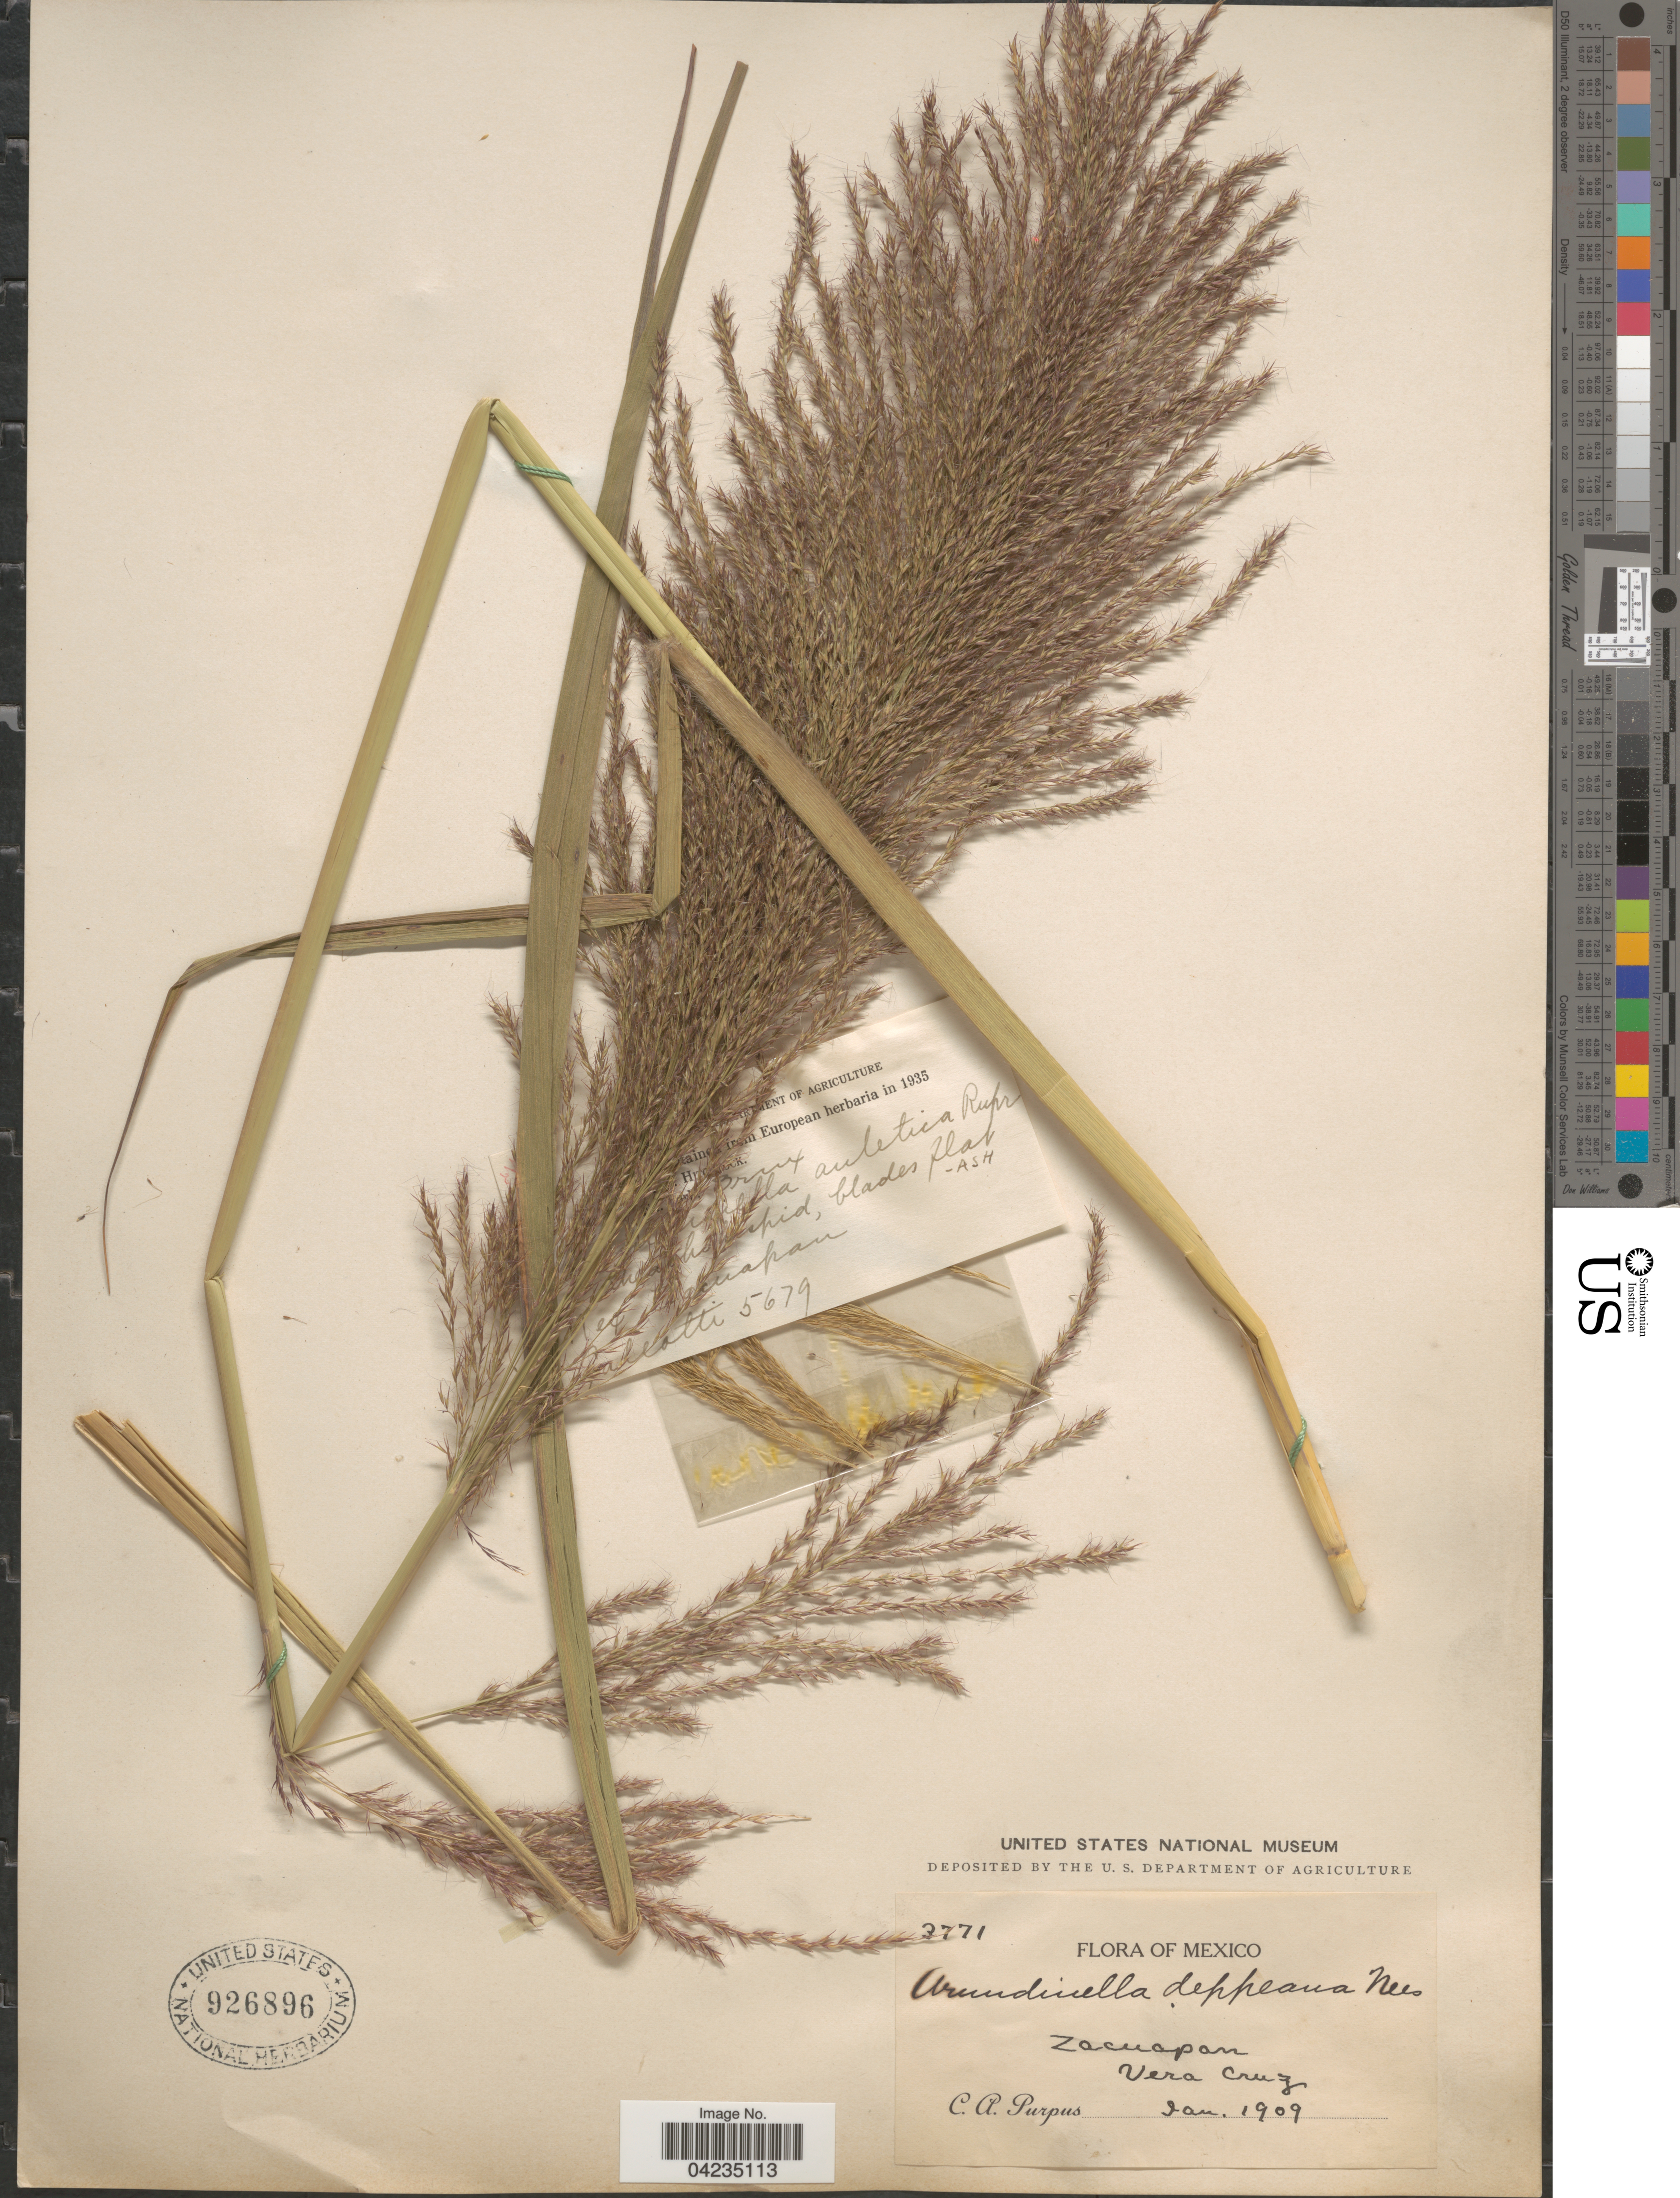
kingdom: Plantae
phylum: Tracheophyta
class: Liliopsida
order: Poales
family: Poaceae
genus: Arundinella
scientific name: Arundinella deppeana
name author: Nees ex Steud.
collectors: -. Galeotti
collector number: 5679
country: Mexico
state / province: Veracruz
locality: Zacuapan.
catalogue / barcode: US 926896-2